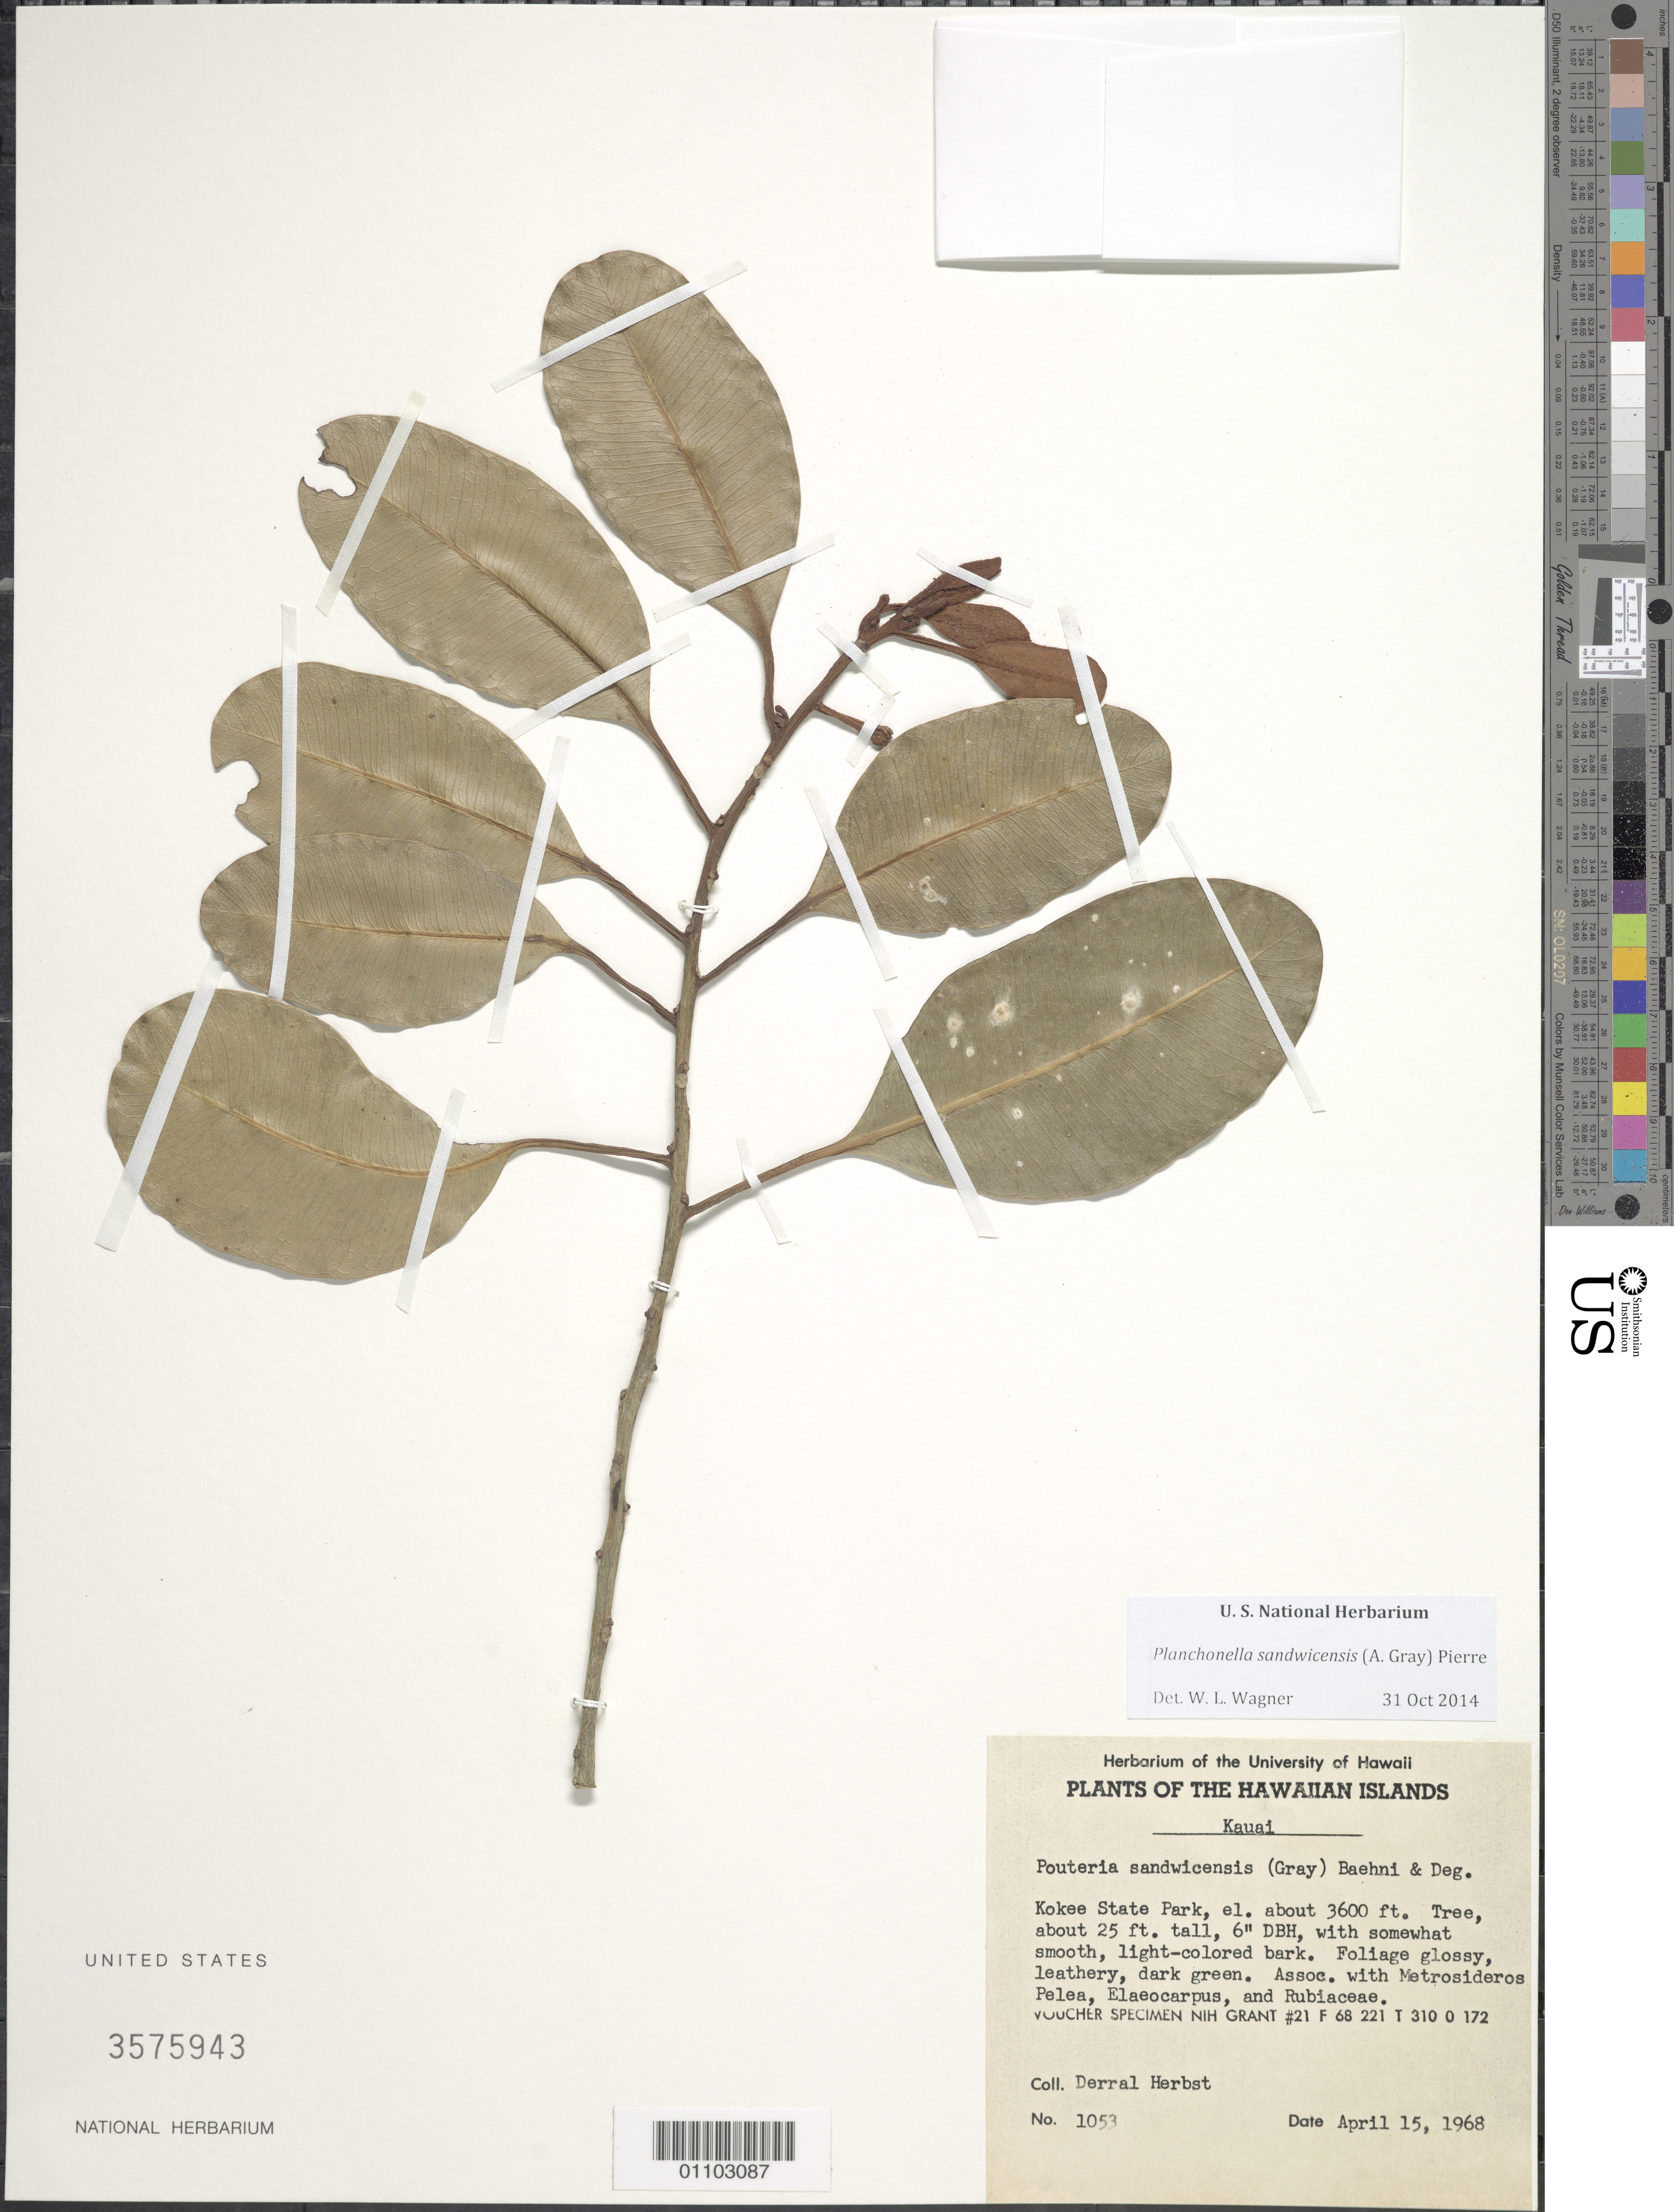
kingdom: Plantae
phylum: Tracheophyta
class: Magnoliopsida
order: Ericales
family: Sapotaceae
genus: Planchonella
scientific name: Planchonella sandwicensis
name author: (A. Gray) Pierre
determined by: Wagner, W. L., (BOT), Smithsonian Institution - National Museum of Natural History (UNITED STATES)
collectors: D. R. Herbst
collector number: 1053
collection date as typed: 15 Apr 1968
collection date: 1968-04-15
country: United States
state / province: Hawaii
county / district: Kauai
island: Kaua'i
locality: Kokee State Park.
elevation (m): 1097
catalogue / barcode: US 3575943